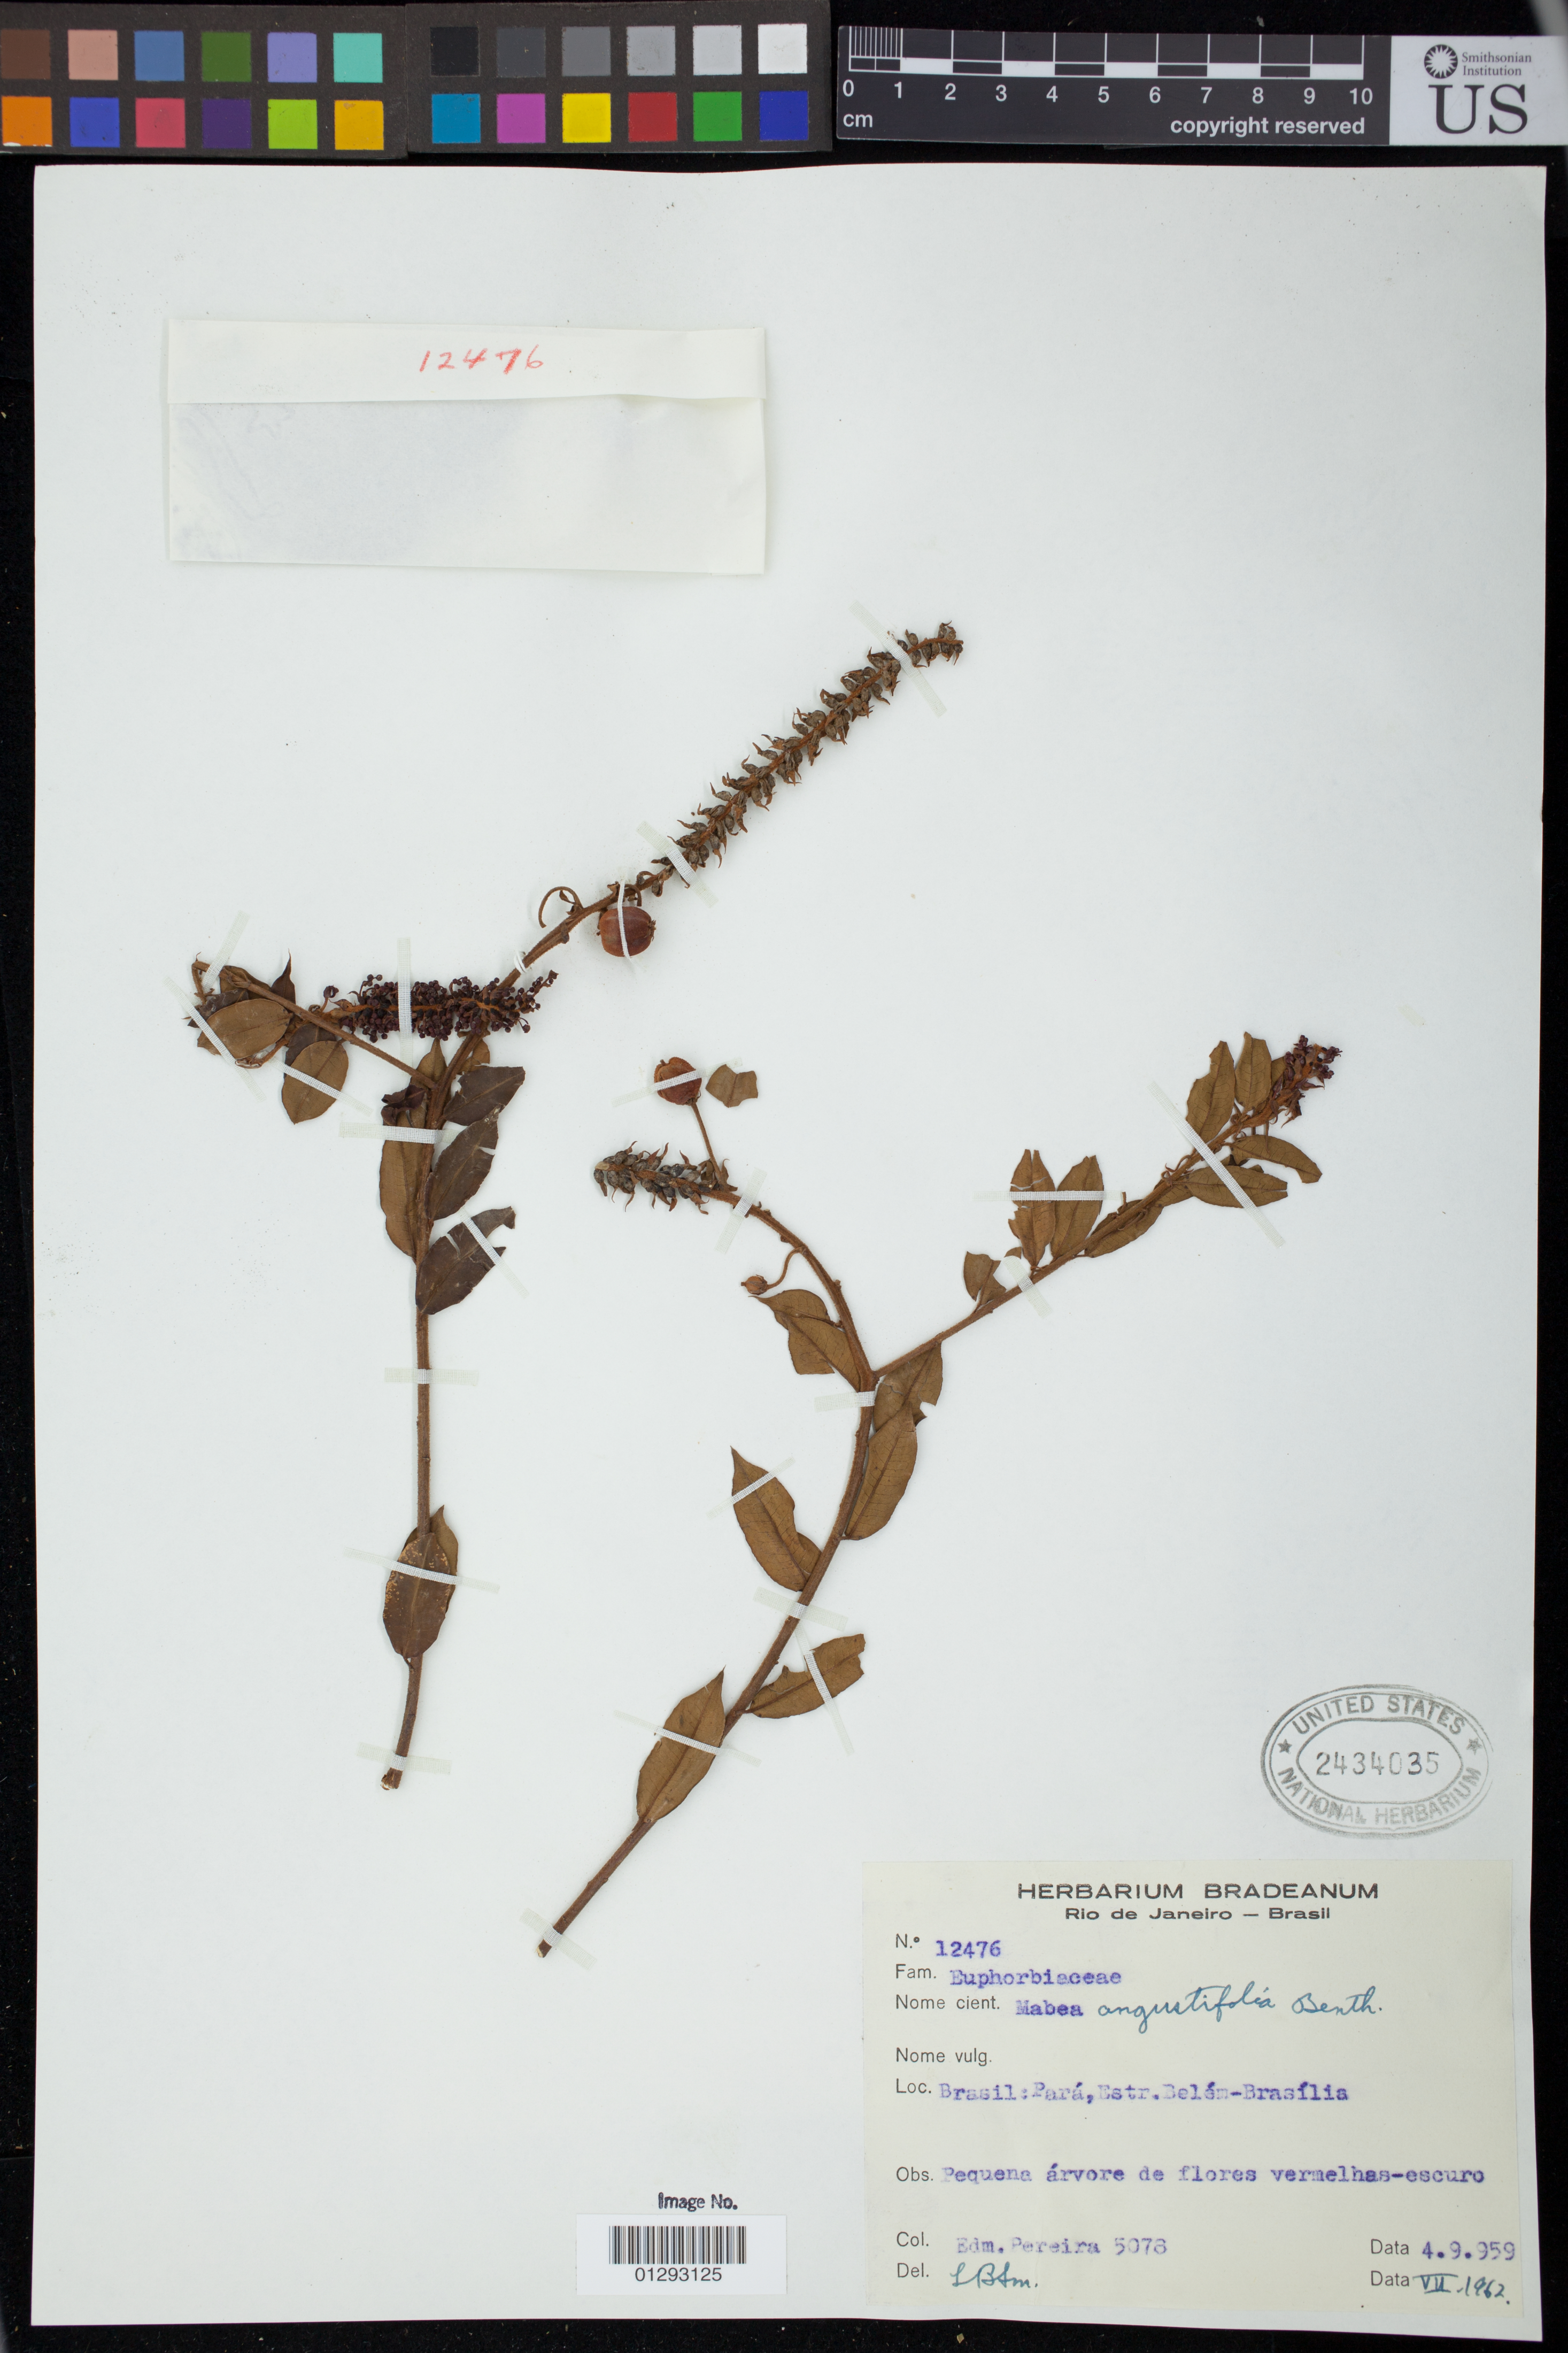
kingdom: Plantae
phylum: Tracheophyta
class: Magnoliopsida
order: Malpighiales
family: Euphorbiaceae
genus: Mabea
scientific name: Mabea angustifolia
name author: Spruce ex Benth.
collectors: E. Pereira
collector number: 5078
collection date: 1959-09-04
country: Brazil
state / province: Para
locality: Estr. Belem-Brasilia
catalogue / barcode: US 2434035